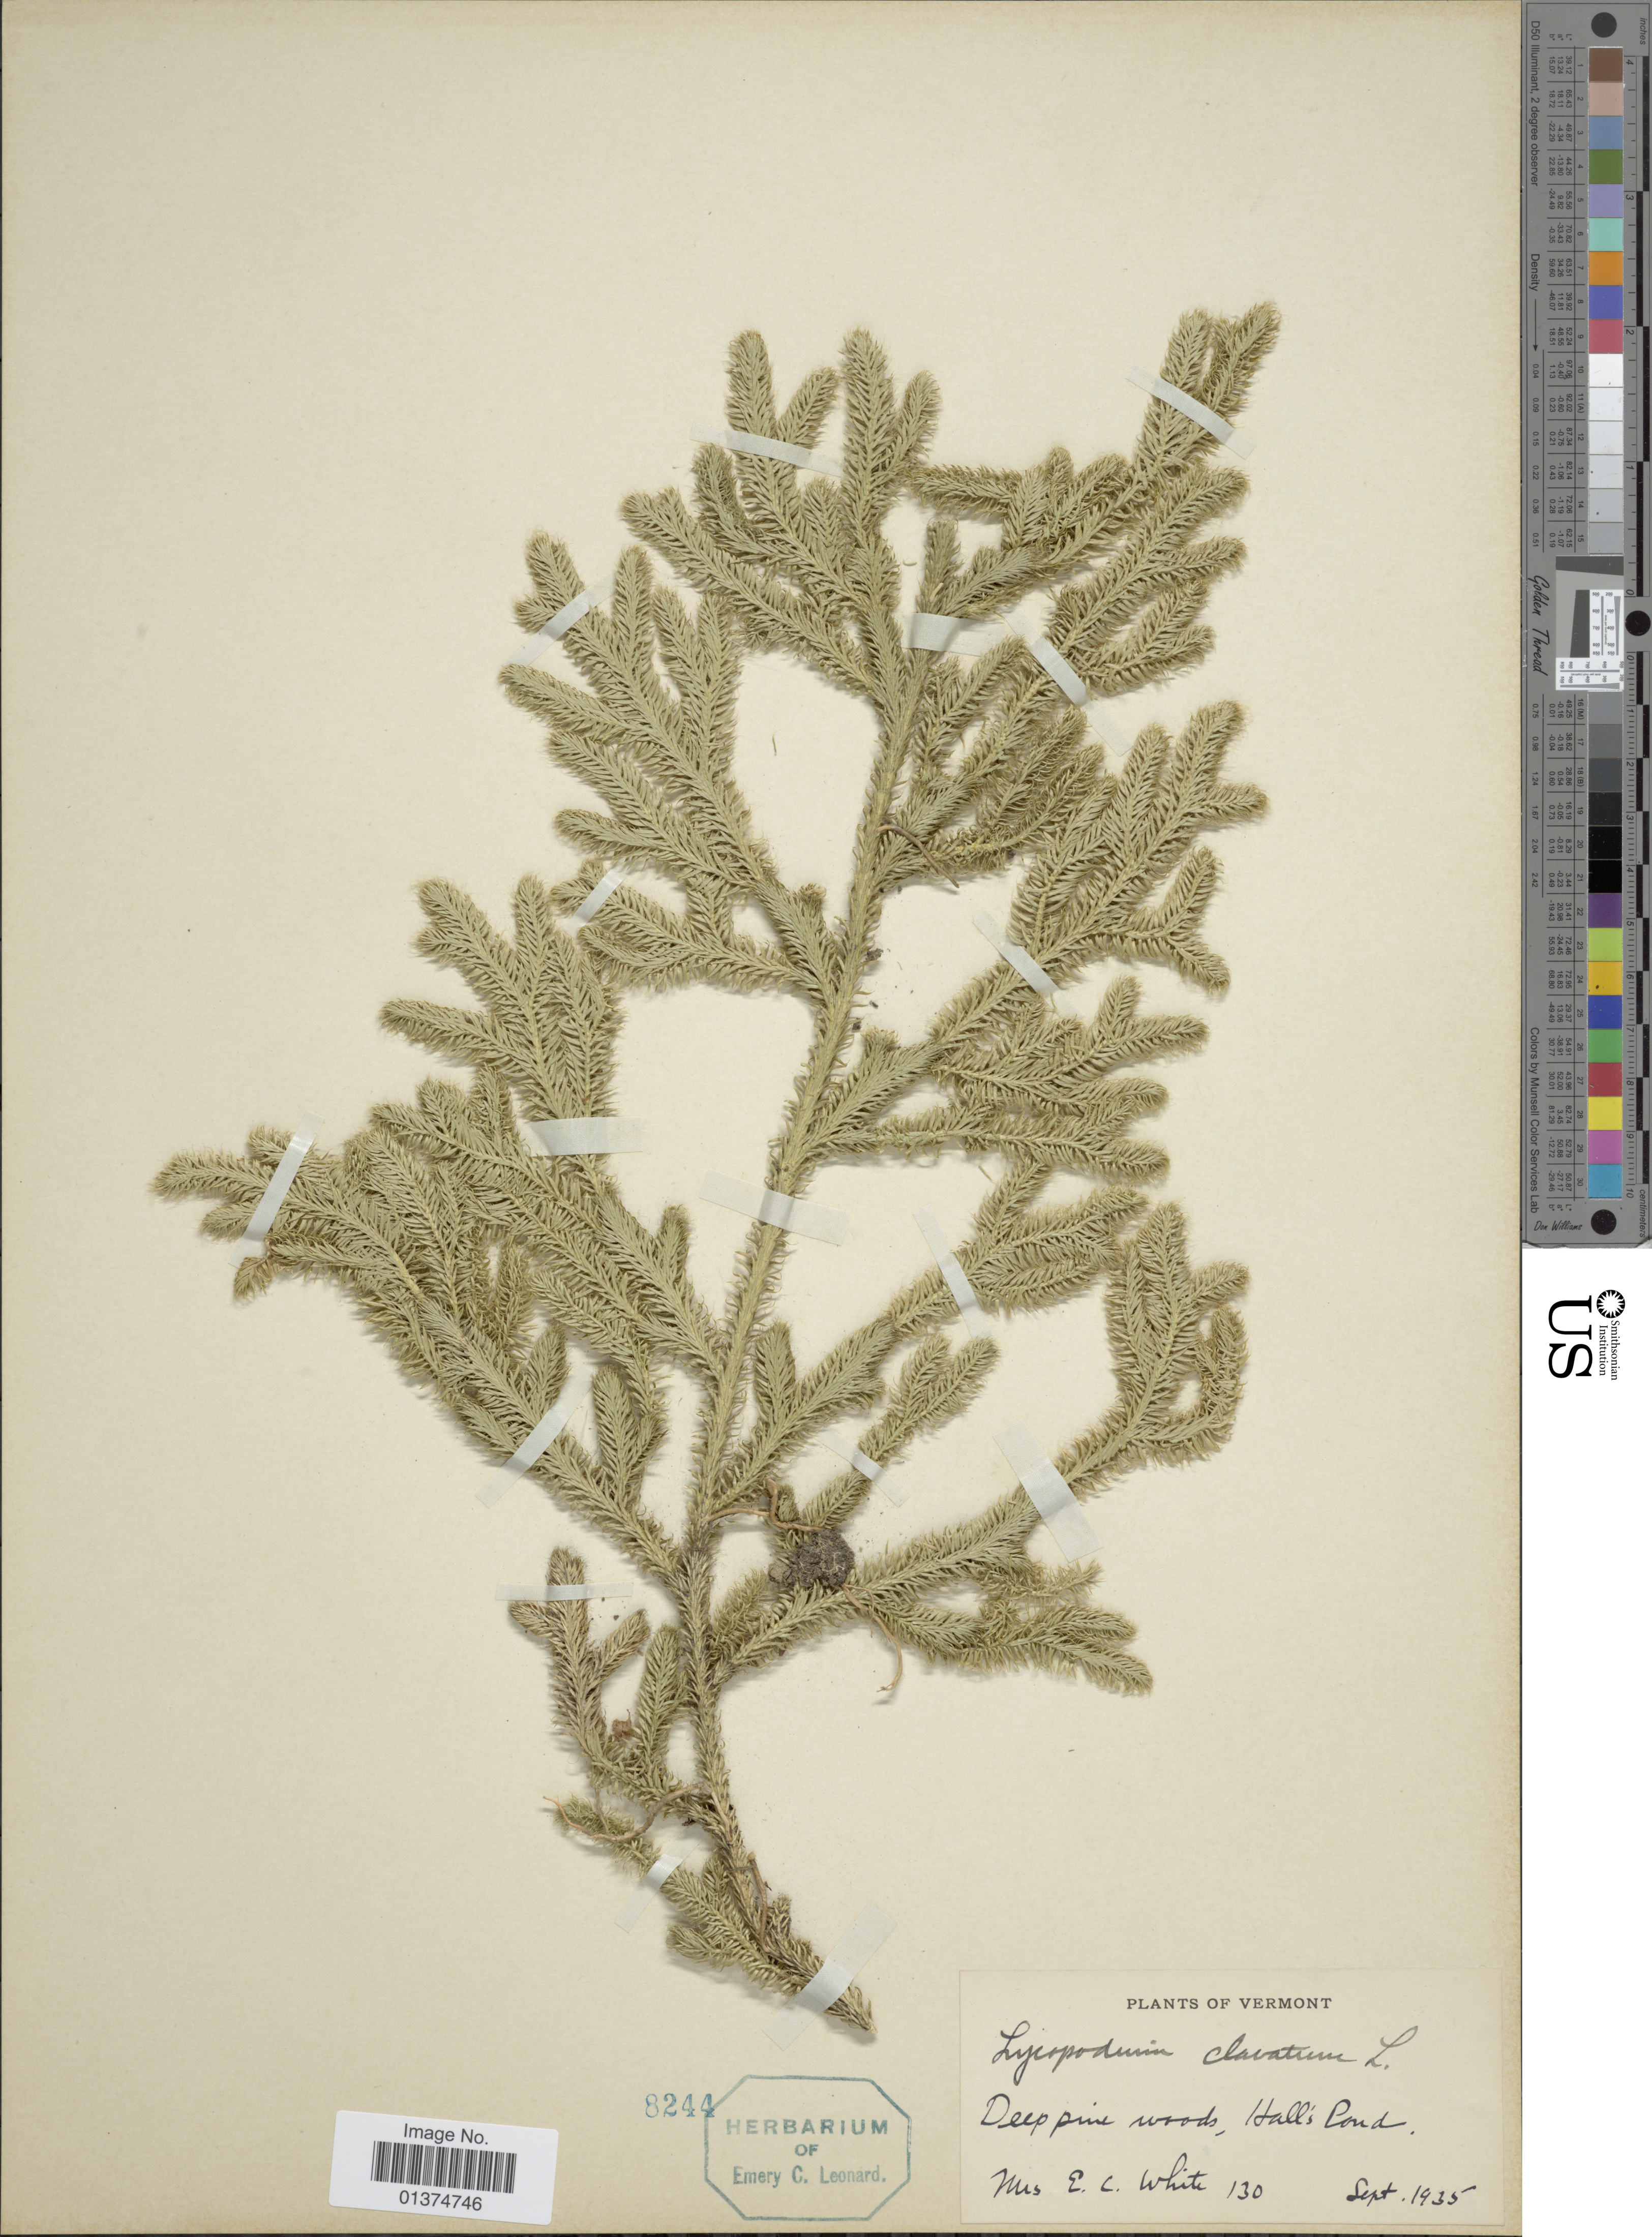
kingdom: Plantae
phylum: Tracheophyta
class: Lycopodiopsida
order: Lycopodiales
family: Lycopodiaceae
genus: Lycopodium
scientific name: Lycopodium clavatum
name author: L.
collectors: E. C. White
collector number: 130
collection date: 1935-09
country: United States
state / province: Vermont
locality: Deep pine woods, Hall's Pond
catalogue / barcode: US 8244